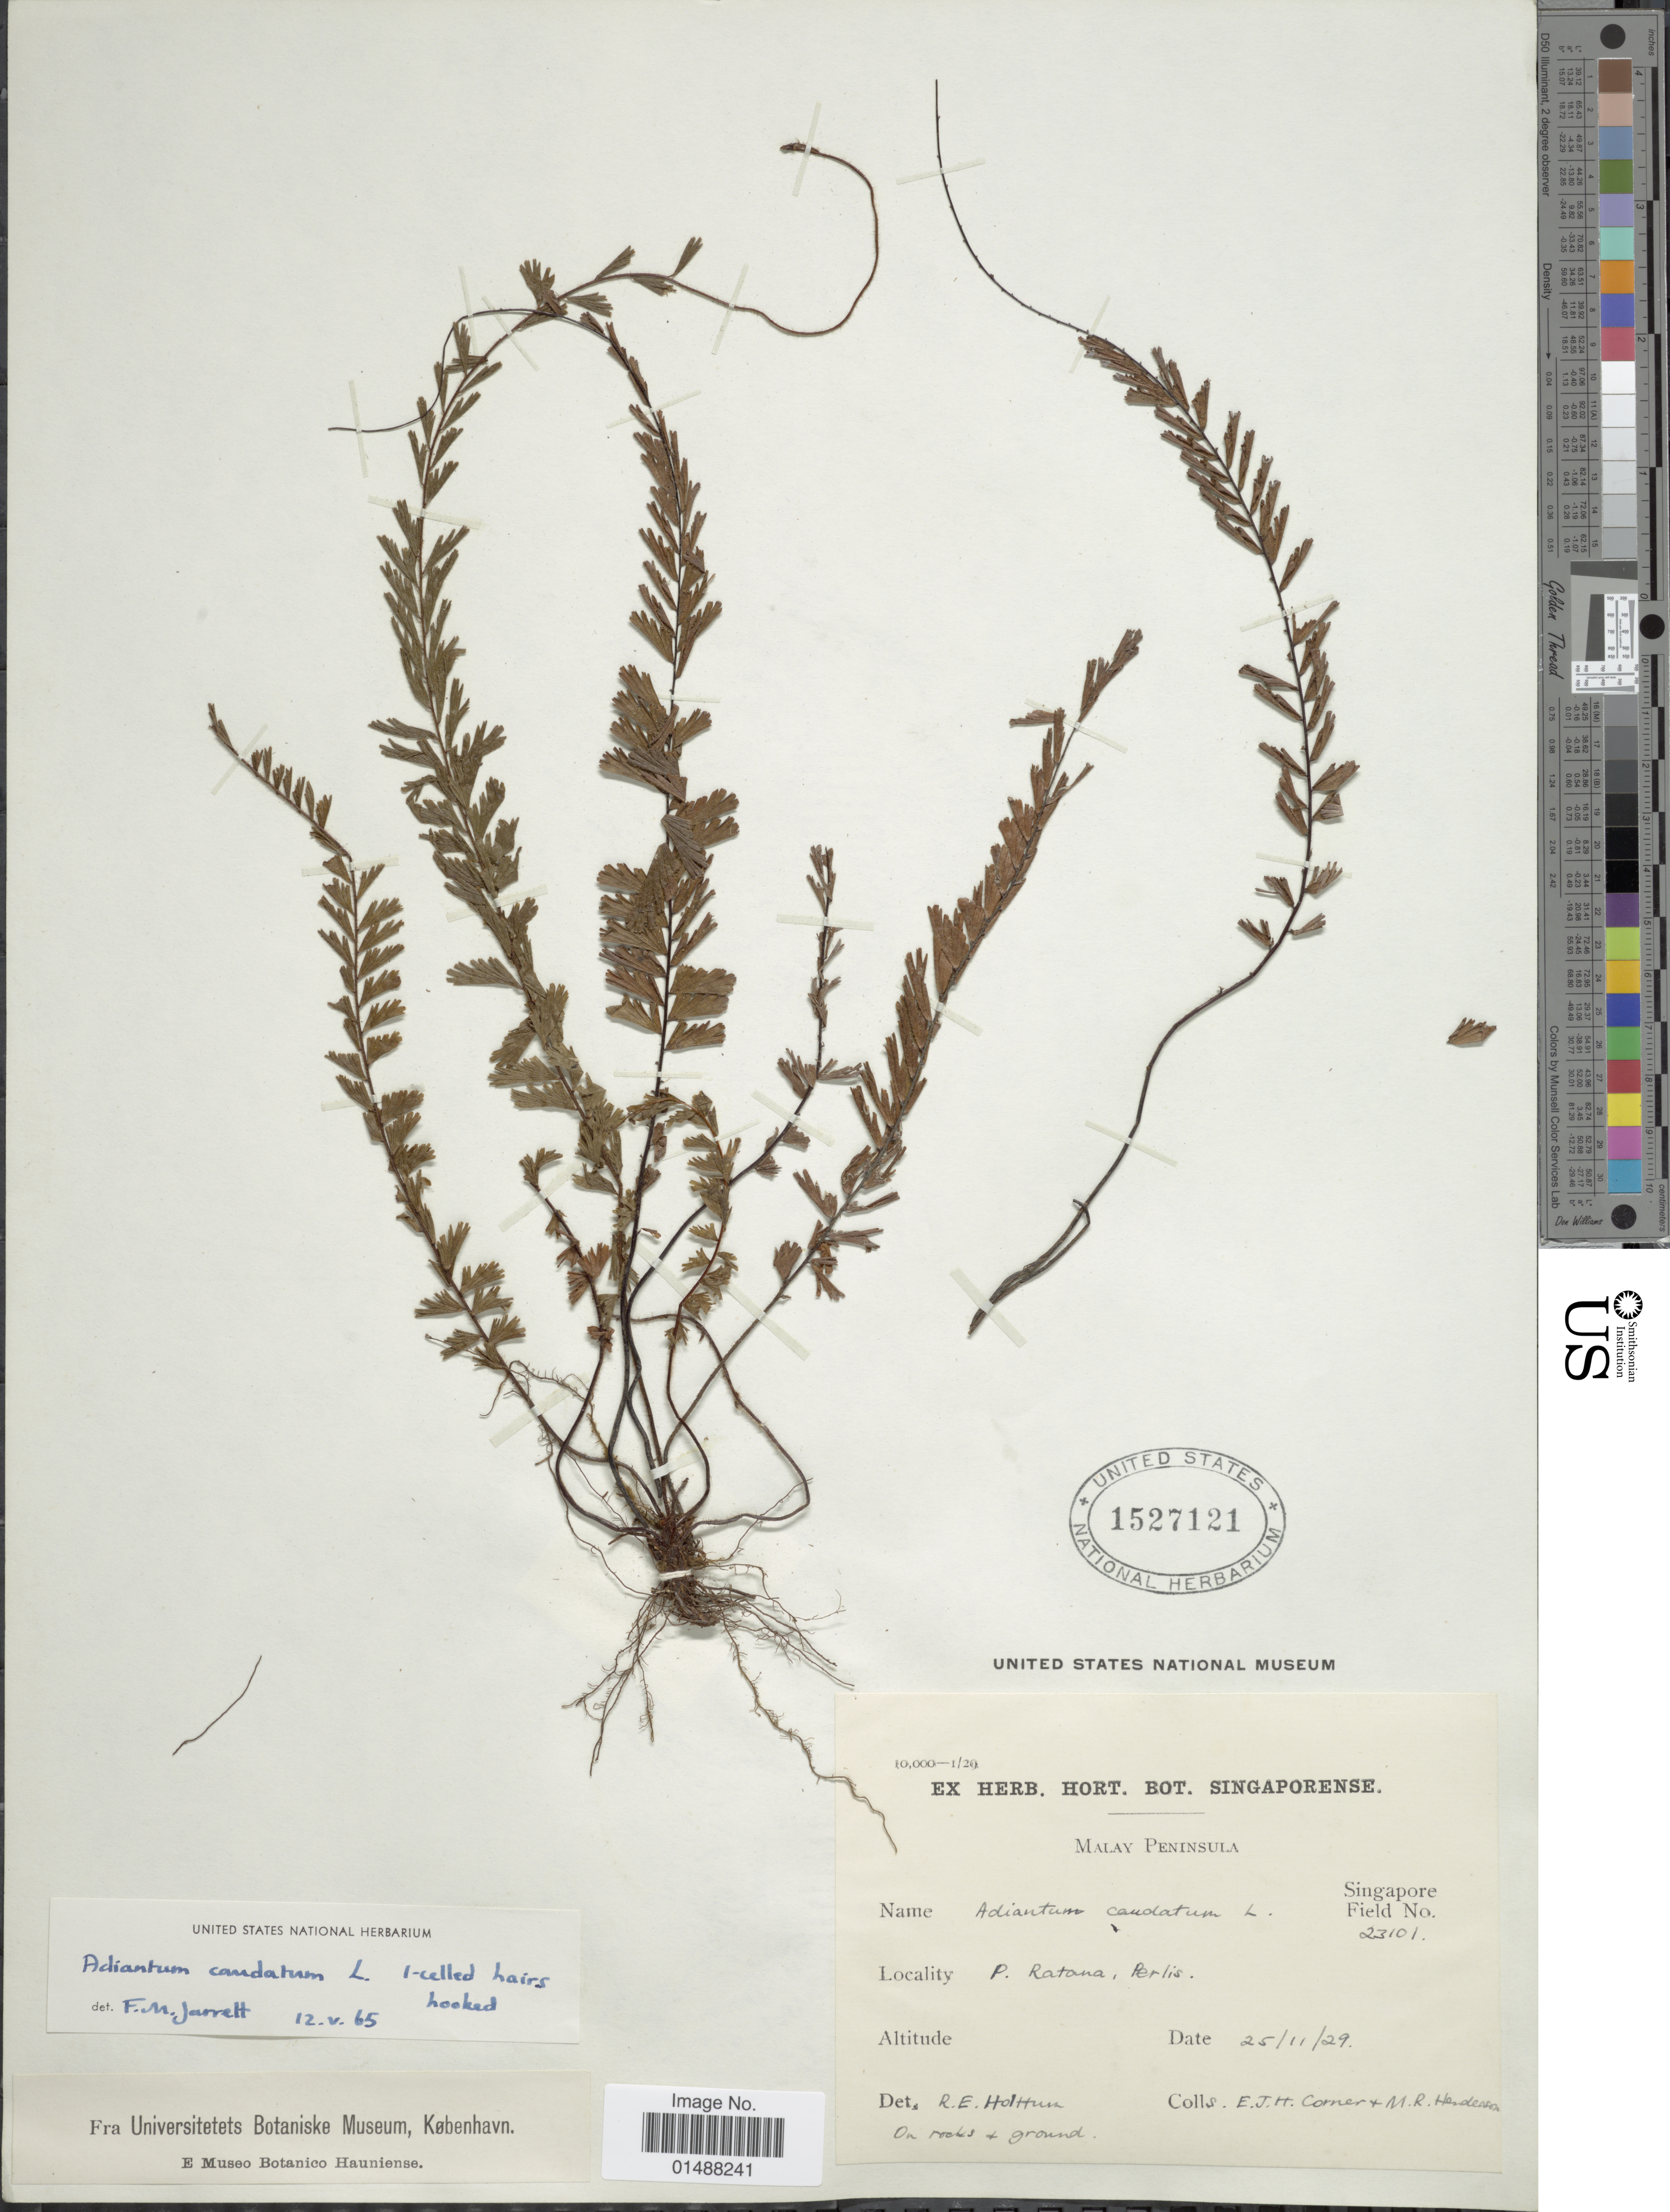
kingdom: Plantae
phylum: Tracheophyta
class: Polypodiopsida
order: Polypodiales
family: Pteridaceae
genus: Adiantum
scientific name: Adiantum caudatum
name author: L.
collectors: E. Corner & M. Henderson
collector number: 23101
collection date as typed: Transcribed d/m/y: 25/11/29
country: Malaysia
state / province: Perlis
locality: Malay Peninsula, P. Ratana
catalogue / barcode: US 1527121